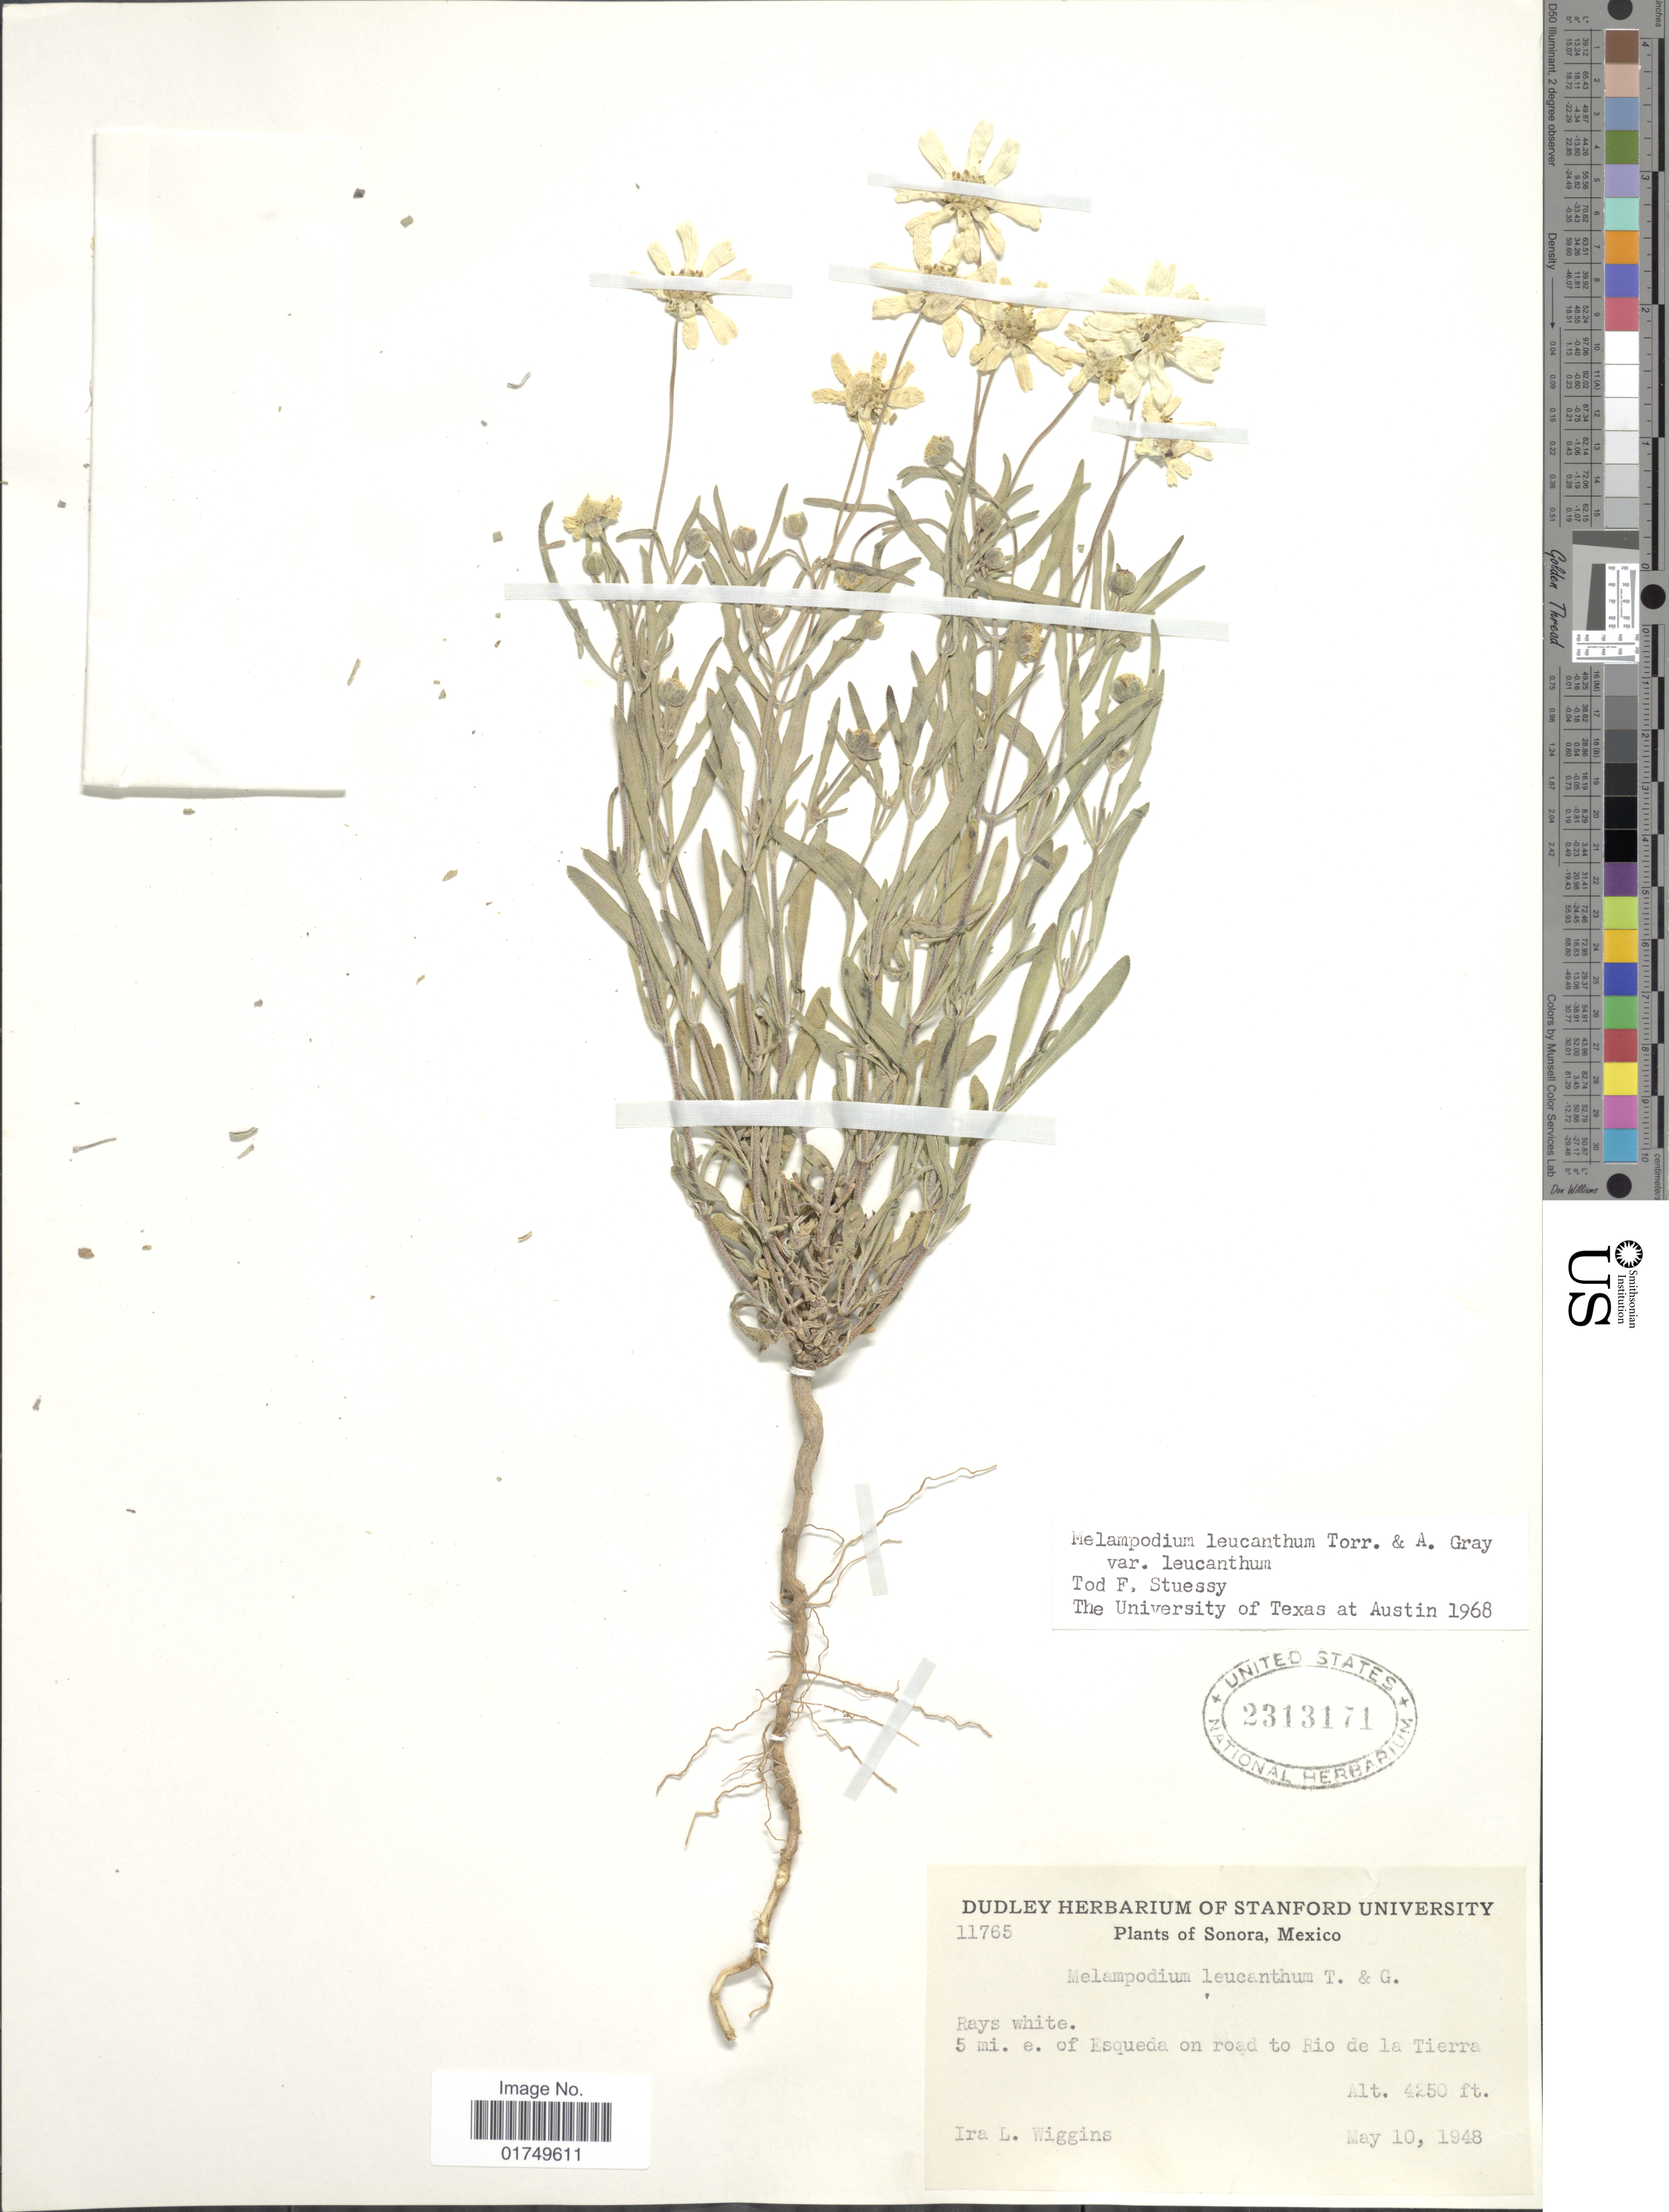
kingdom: Plantae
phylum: Tracheophyta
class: Magnoliopsida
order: Asterales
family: Asteraceae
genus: Melampodium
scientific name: Melampodium leucanthum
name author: Torr. & A. Gray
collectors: I. L. Wiggins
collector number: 11765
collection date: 1948-05-10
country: Mexico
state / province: Sonora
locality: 5 mi. e. of Esqueda on road to Rio de la Tierra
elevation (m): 1295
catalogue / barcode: US 2313171